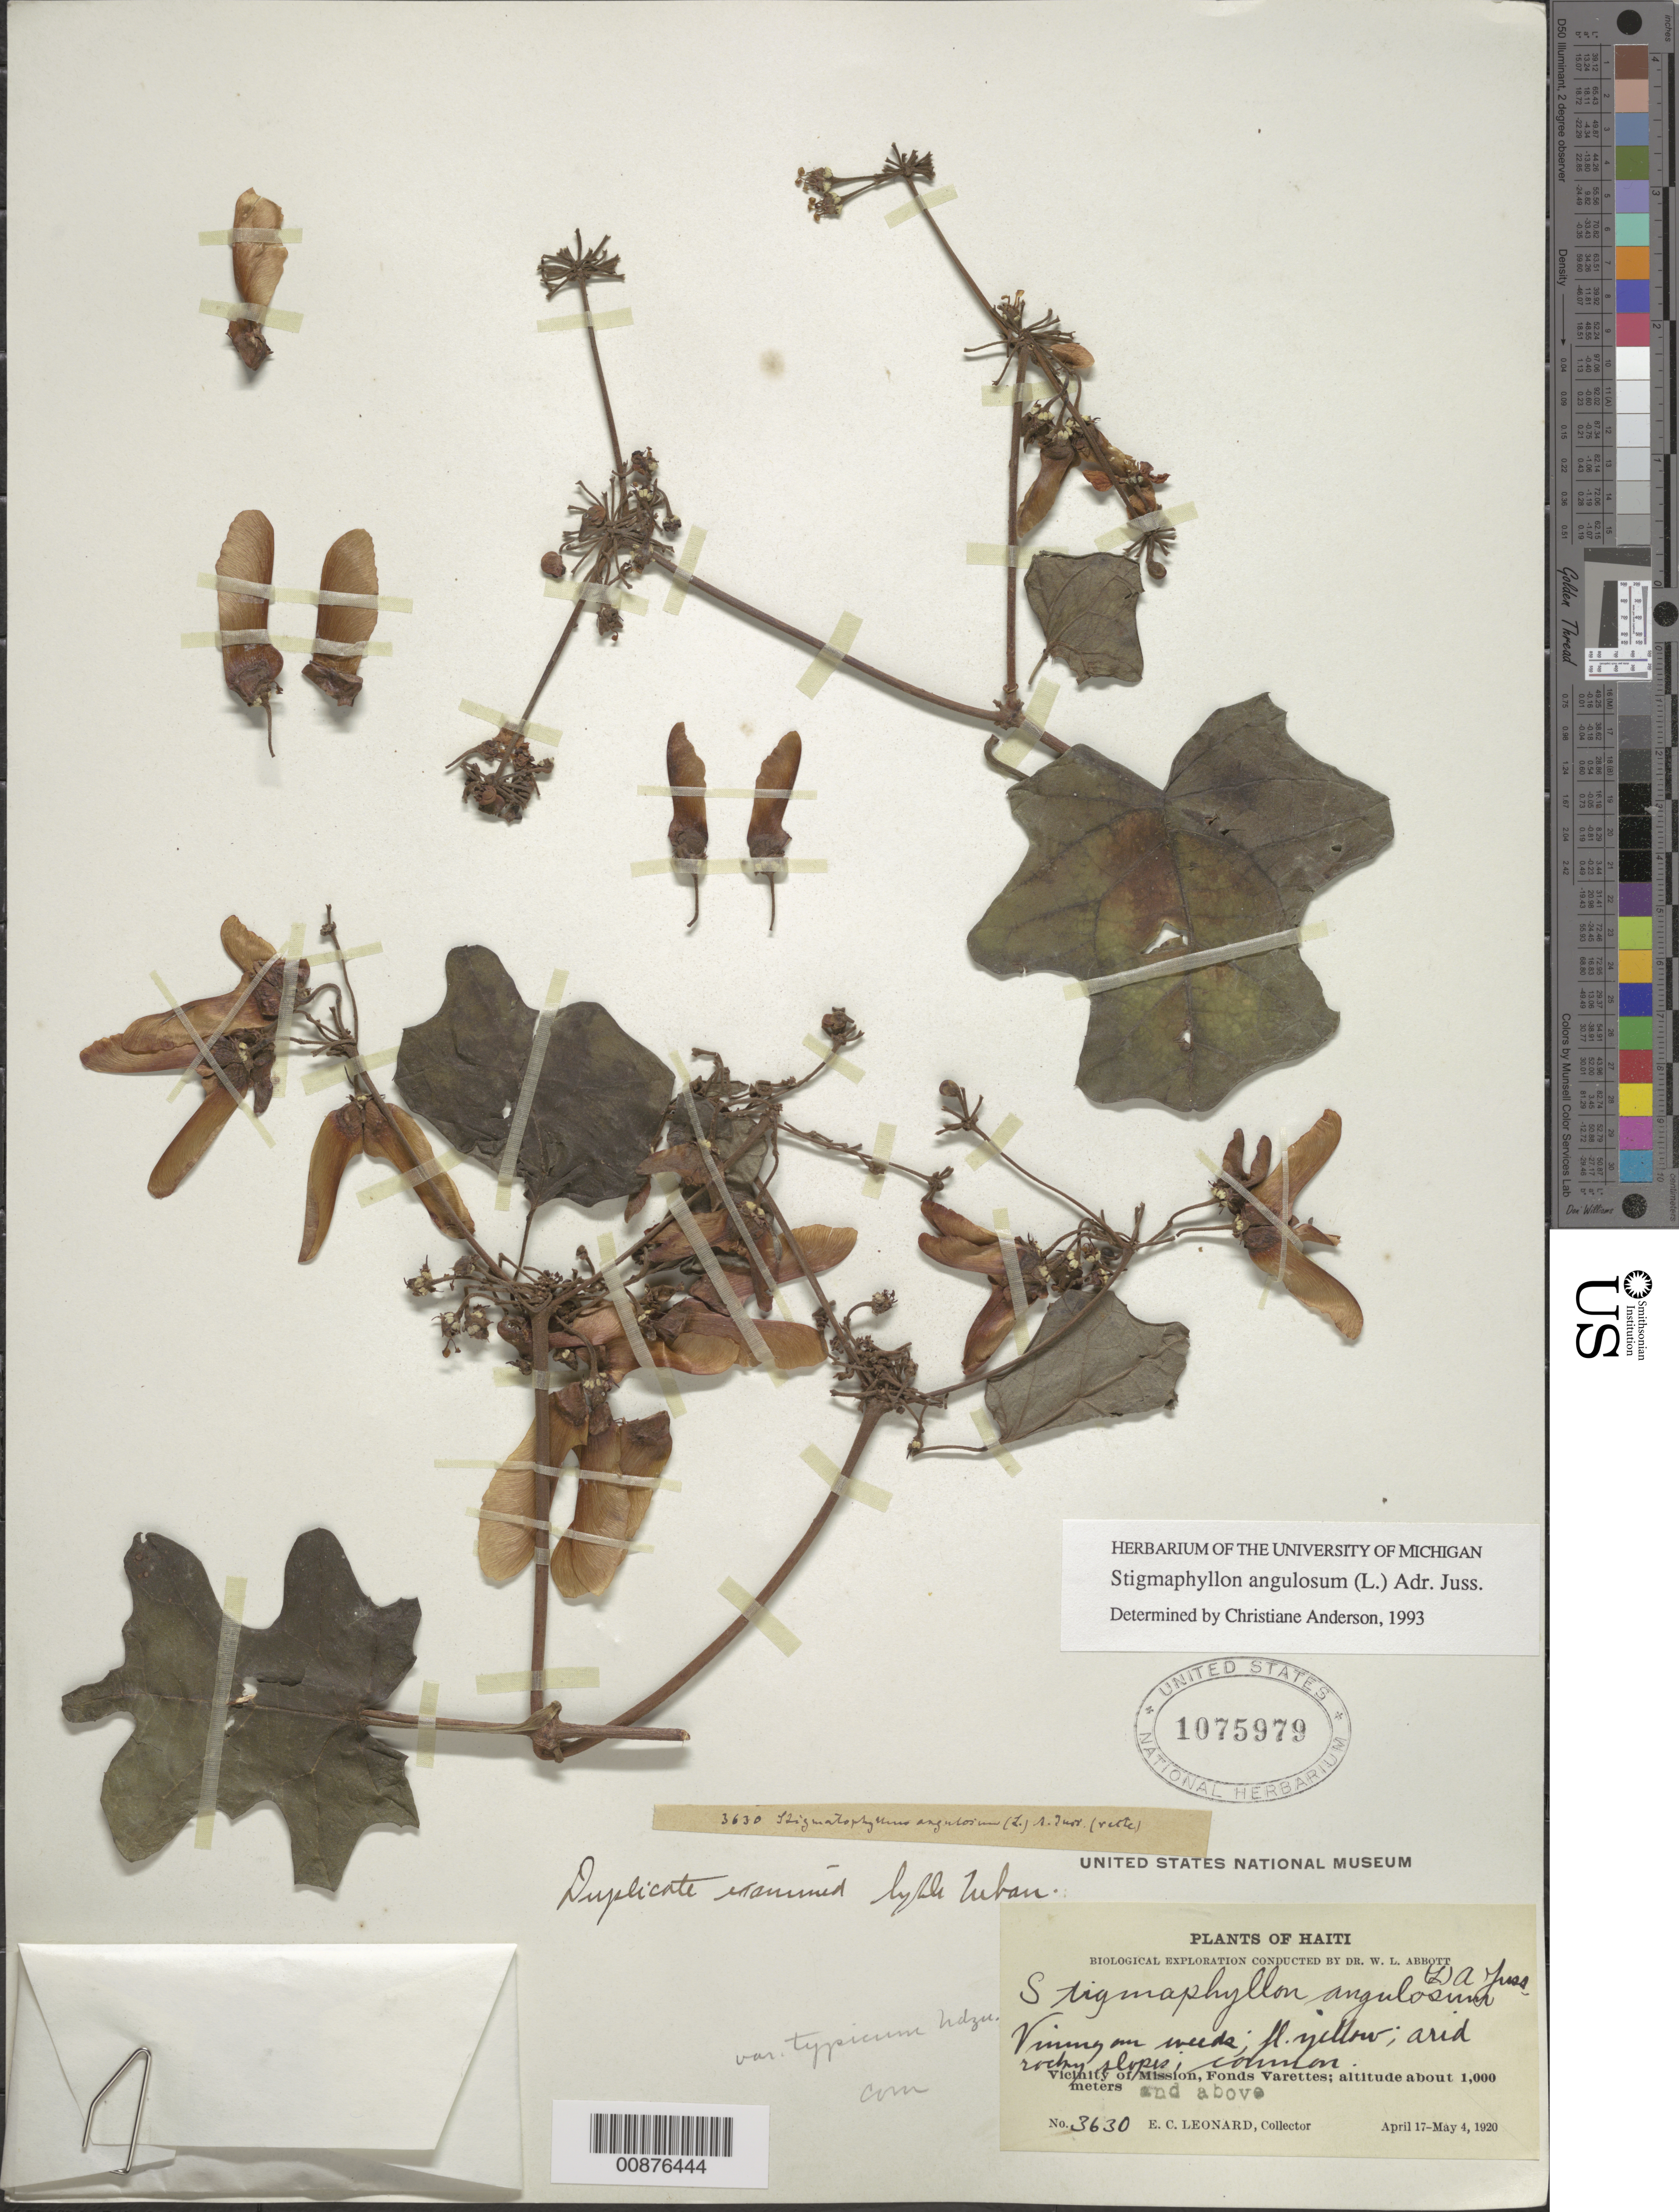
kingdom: Plantae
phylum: Tracheophyta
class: Magnoliopsida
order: Malpighiales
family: Malpighiaceae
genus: Stigmaphyllon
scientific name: Stigmaphyllon angulosum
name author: (L.) A. Juss.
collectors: E. C. Leonard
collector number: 3630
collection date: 1920-04-17/1920-05-04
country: Haiti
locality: Vicinity of Mission, Fonds Varettes.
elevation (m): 1000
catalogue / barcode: US 1075979